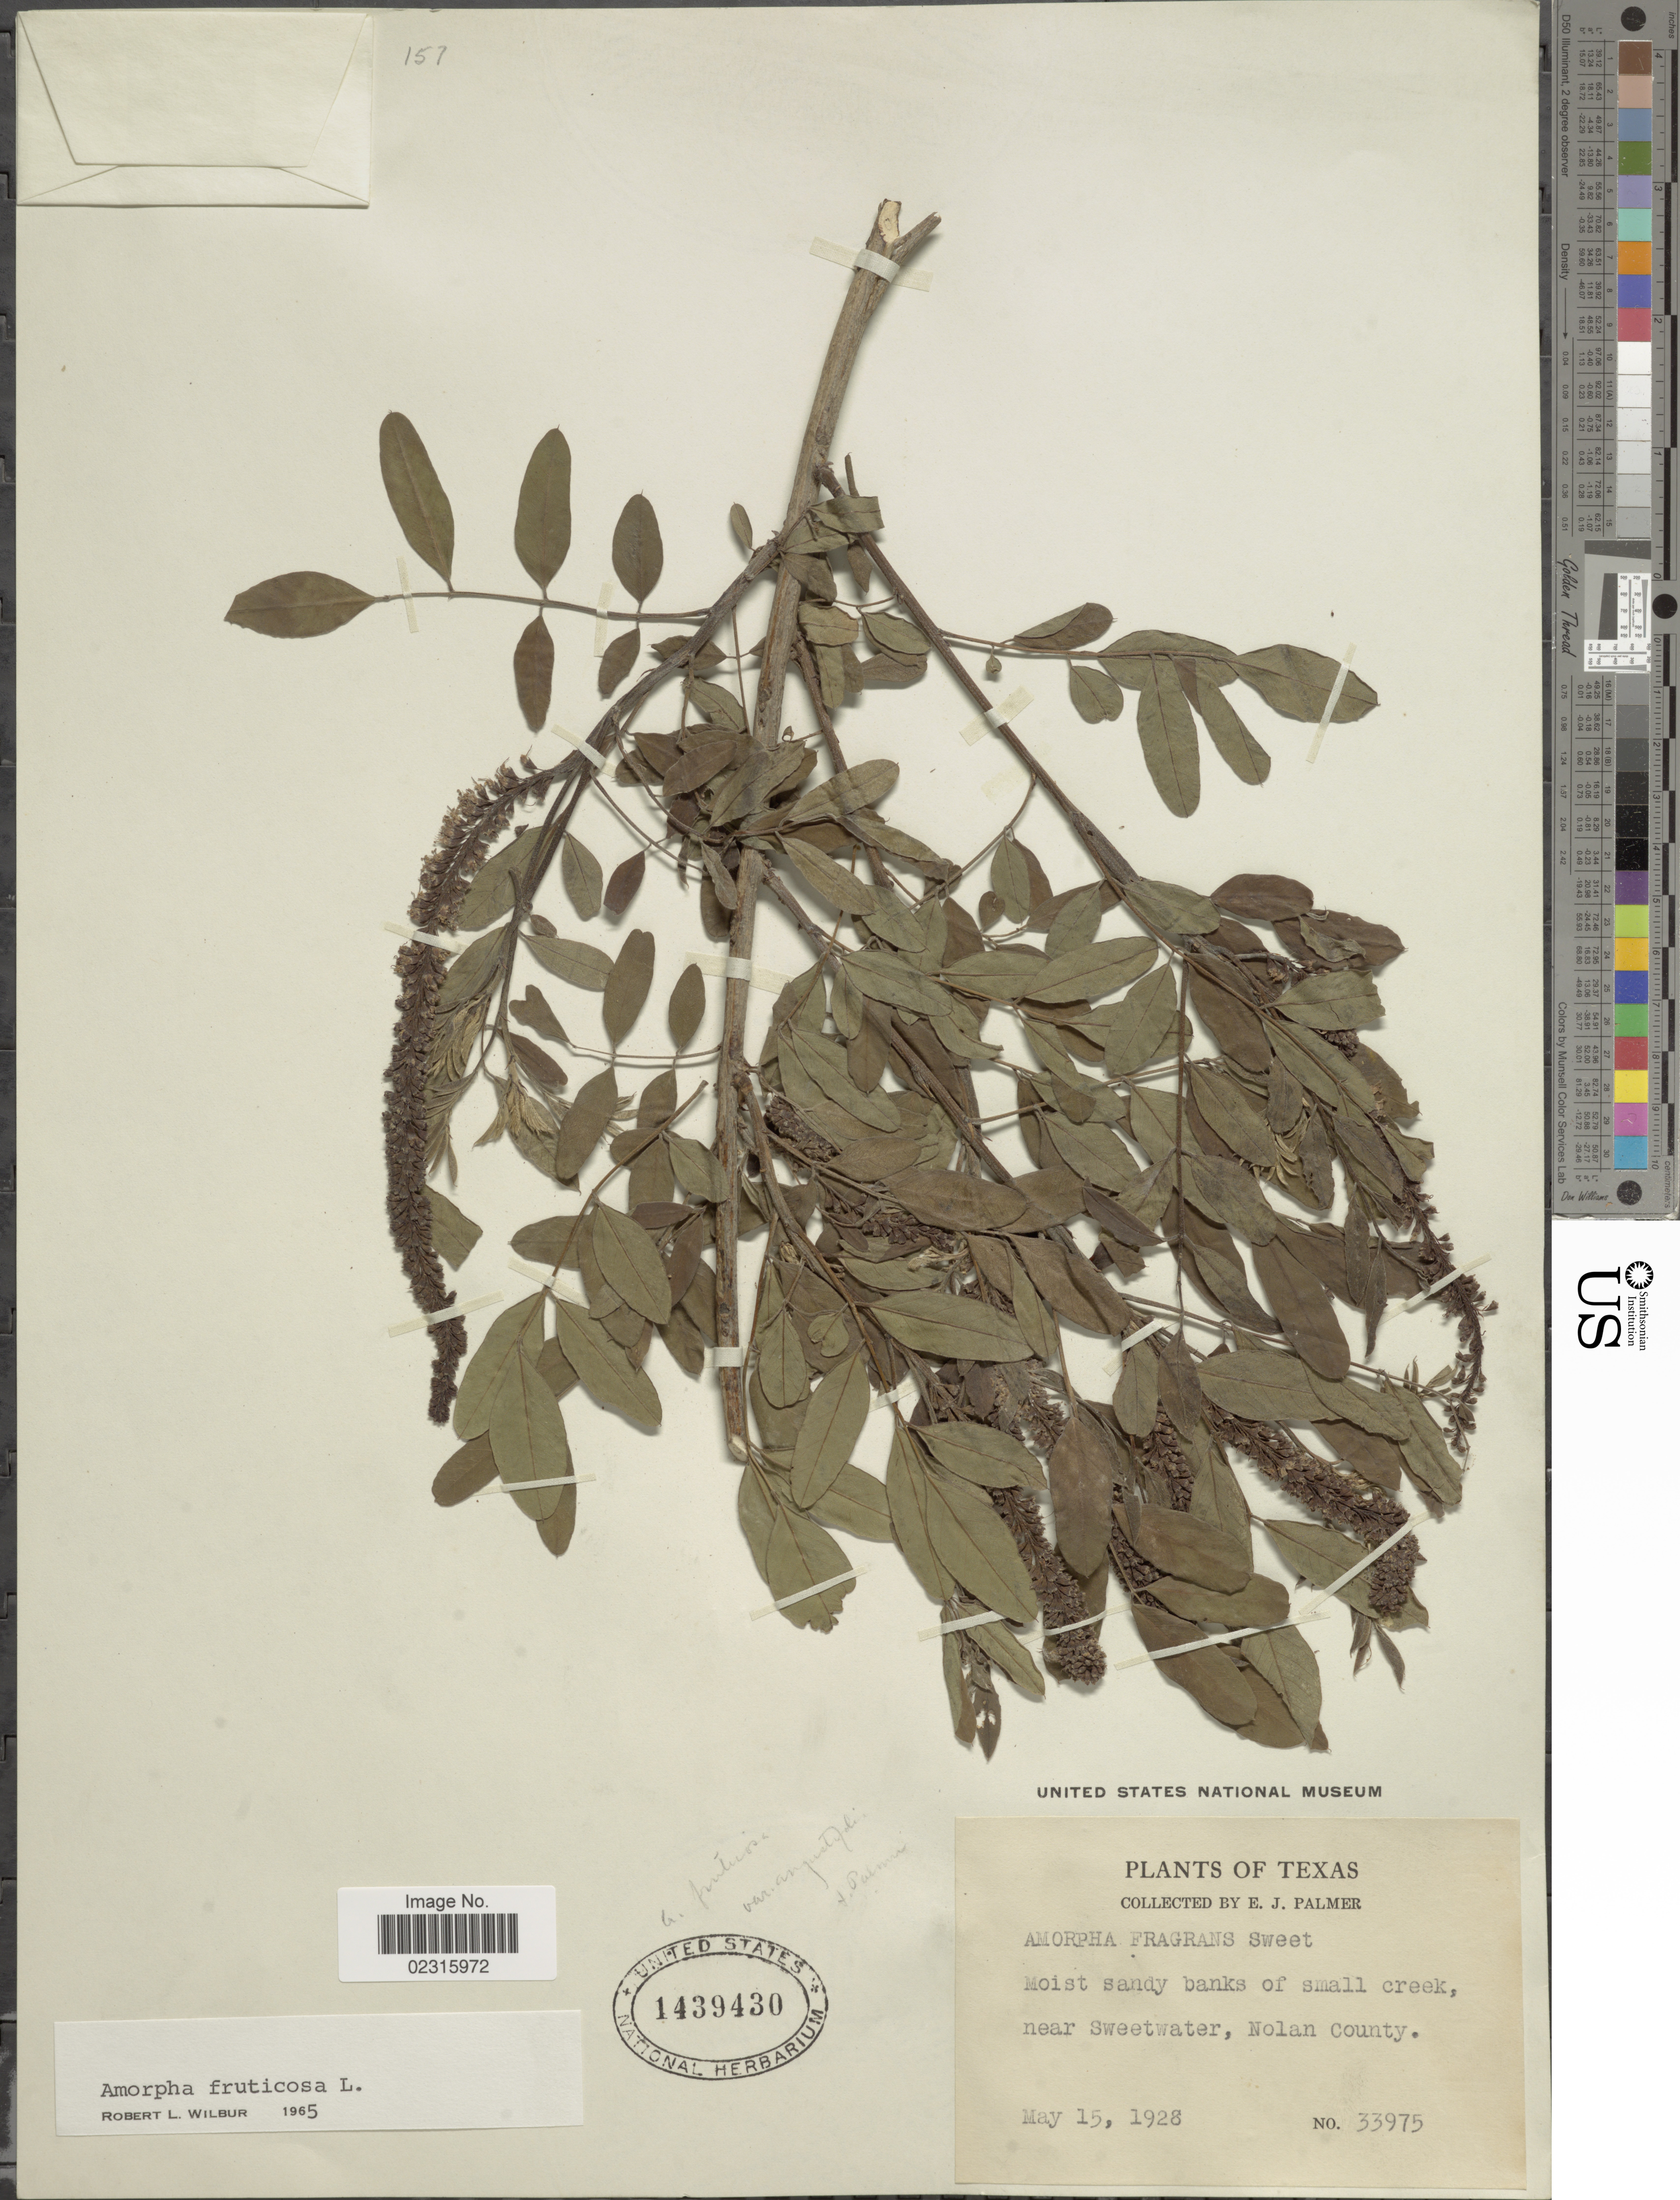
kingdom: Plantae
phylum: Tracheophyta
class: Magnoliopsida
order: Fabales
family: Fabaceae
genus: Amorpha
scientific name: Amorpha fruticosa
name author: L.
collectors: E. J. Palmer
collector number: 33975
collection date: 1928-05-15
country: United States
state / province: Texas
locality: small creek, near Sweetwater, Nolan County.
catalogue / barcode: US 1439430